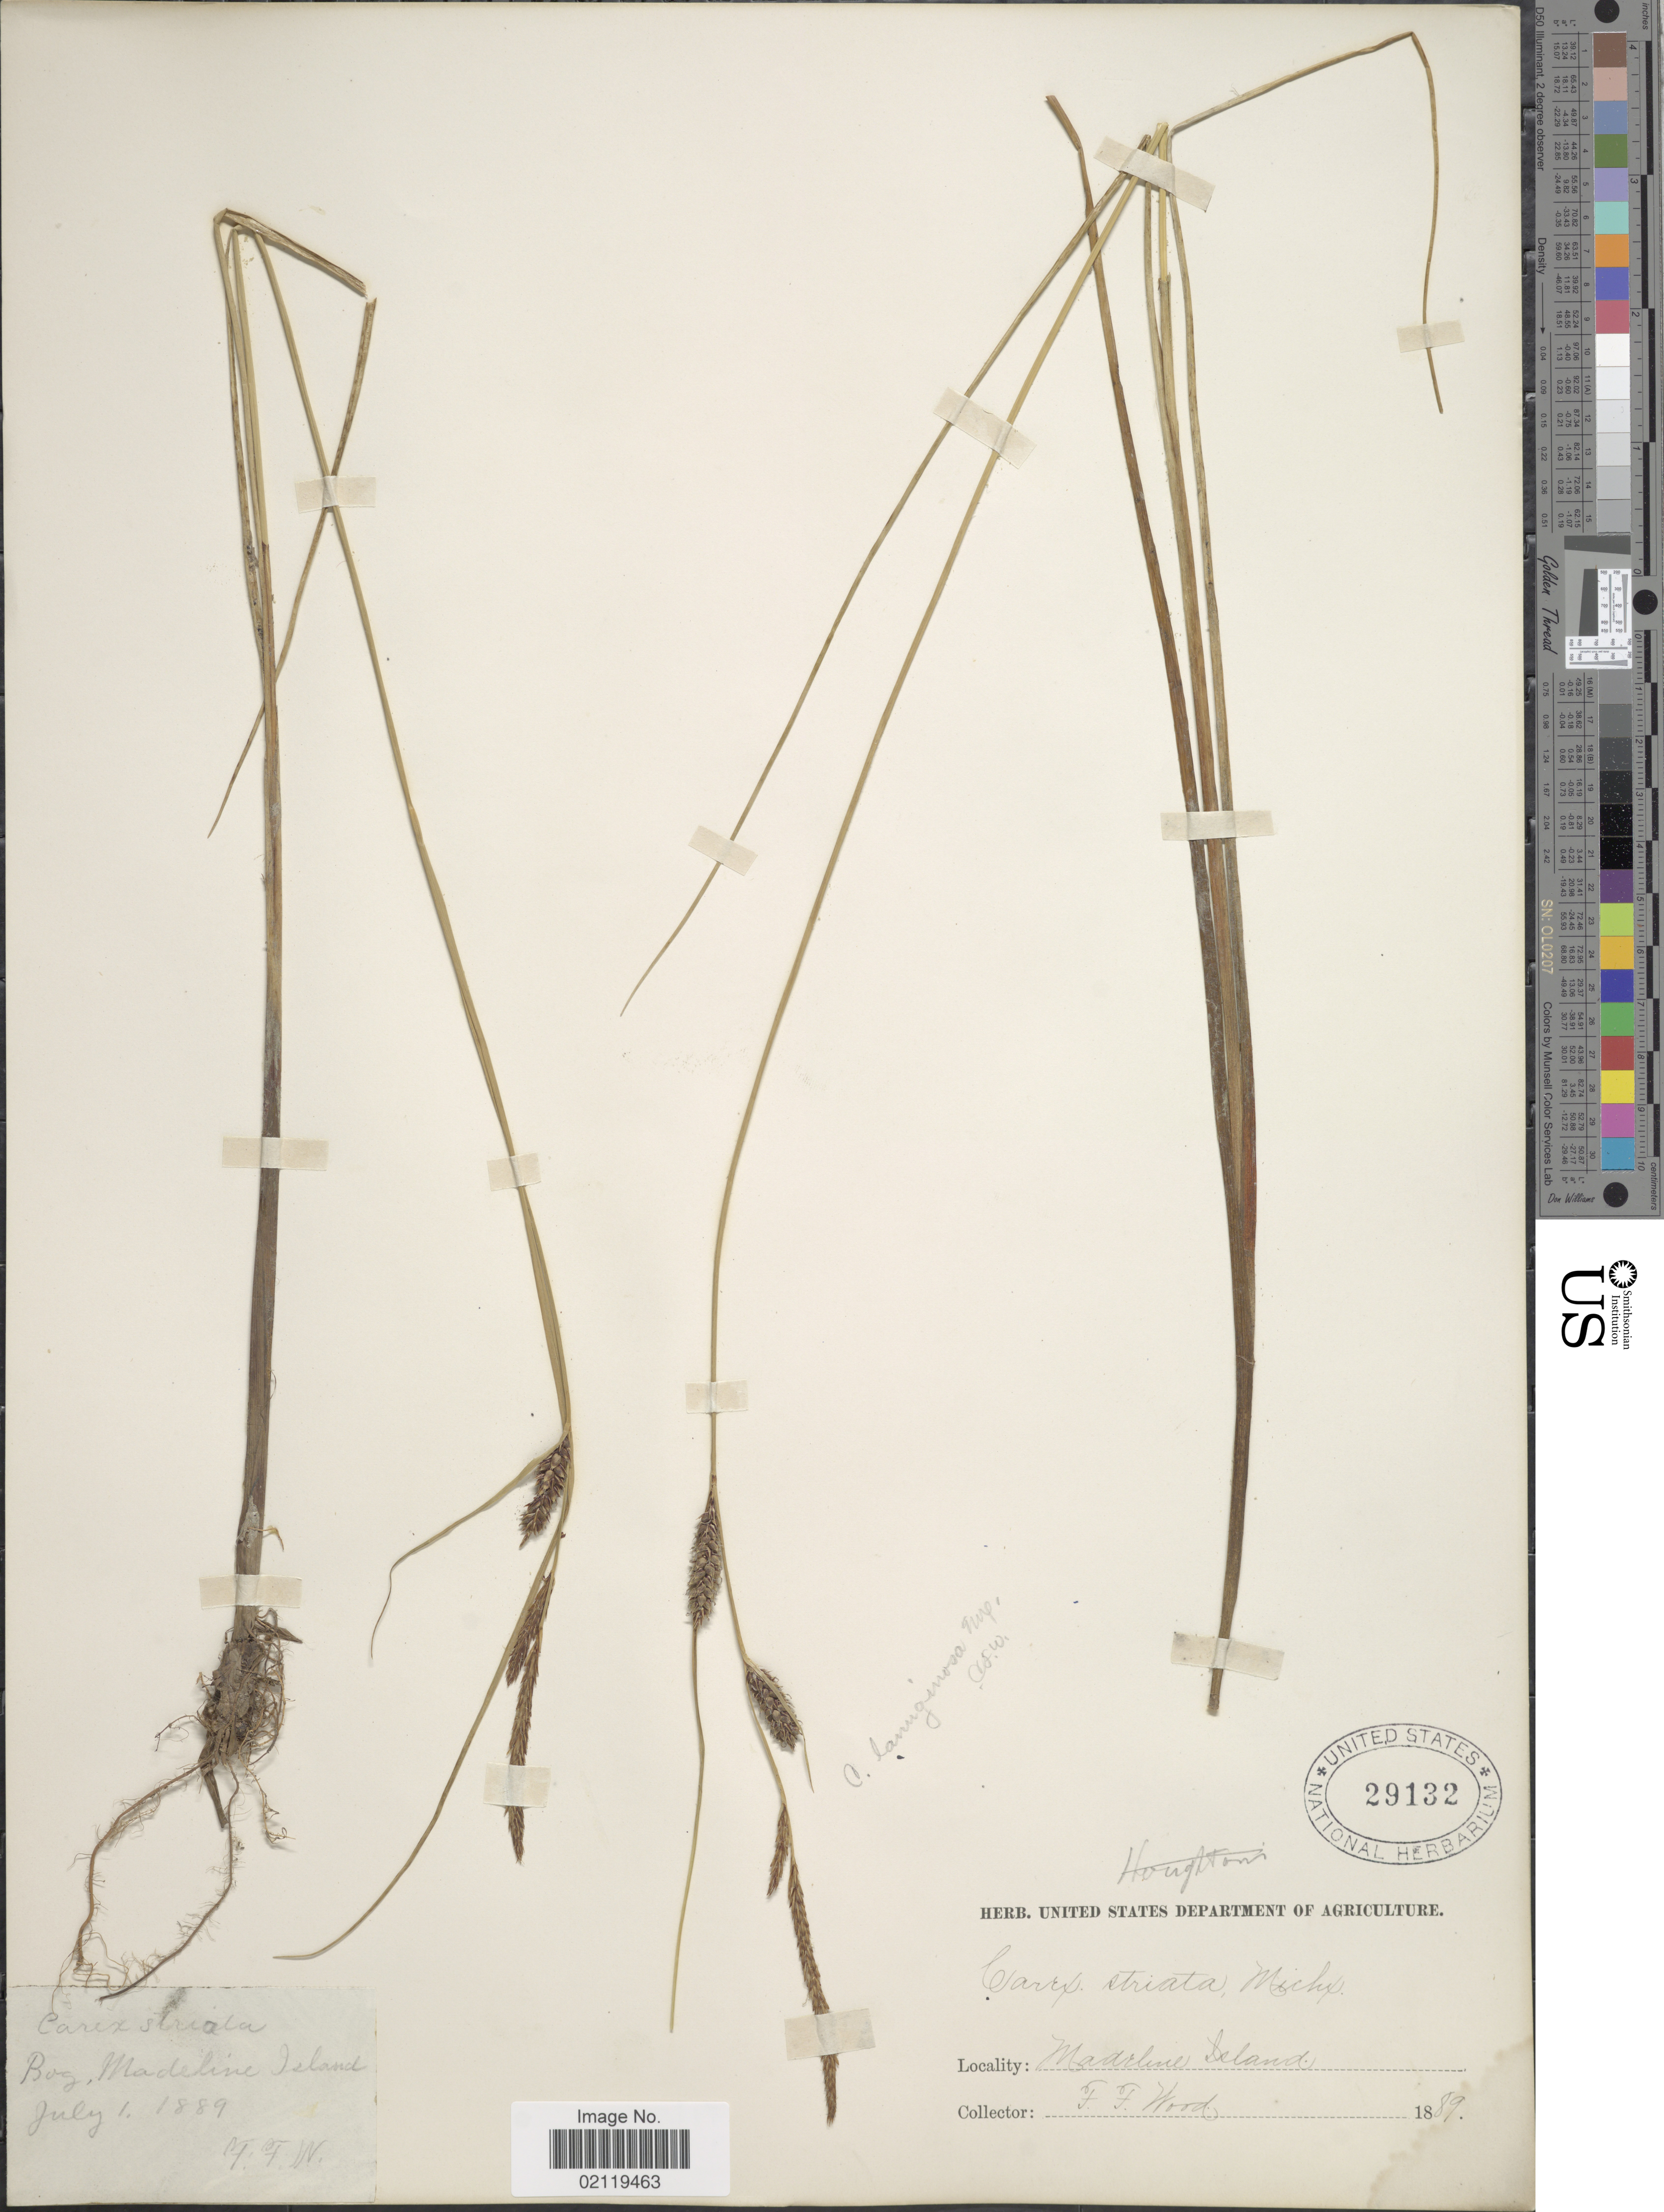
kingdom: Plantae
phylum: Tracheophyta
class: Liliopsida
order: Poales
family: Cyperaceae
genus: Carex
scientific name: Carex pellita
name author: Muhl. ex Willd.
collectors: F. Wood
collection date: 1889-07-01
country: United States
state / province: Wisconsin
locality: Madeline Island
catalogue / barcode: US 29132